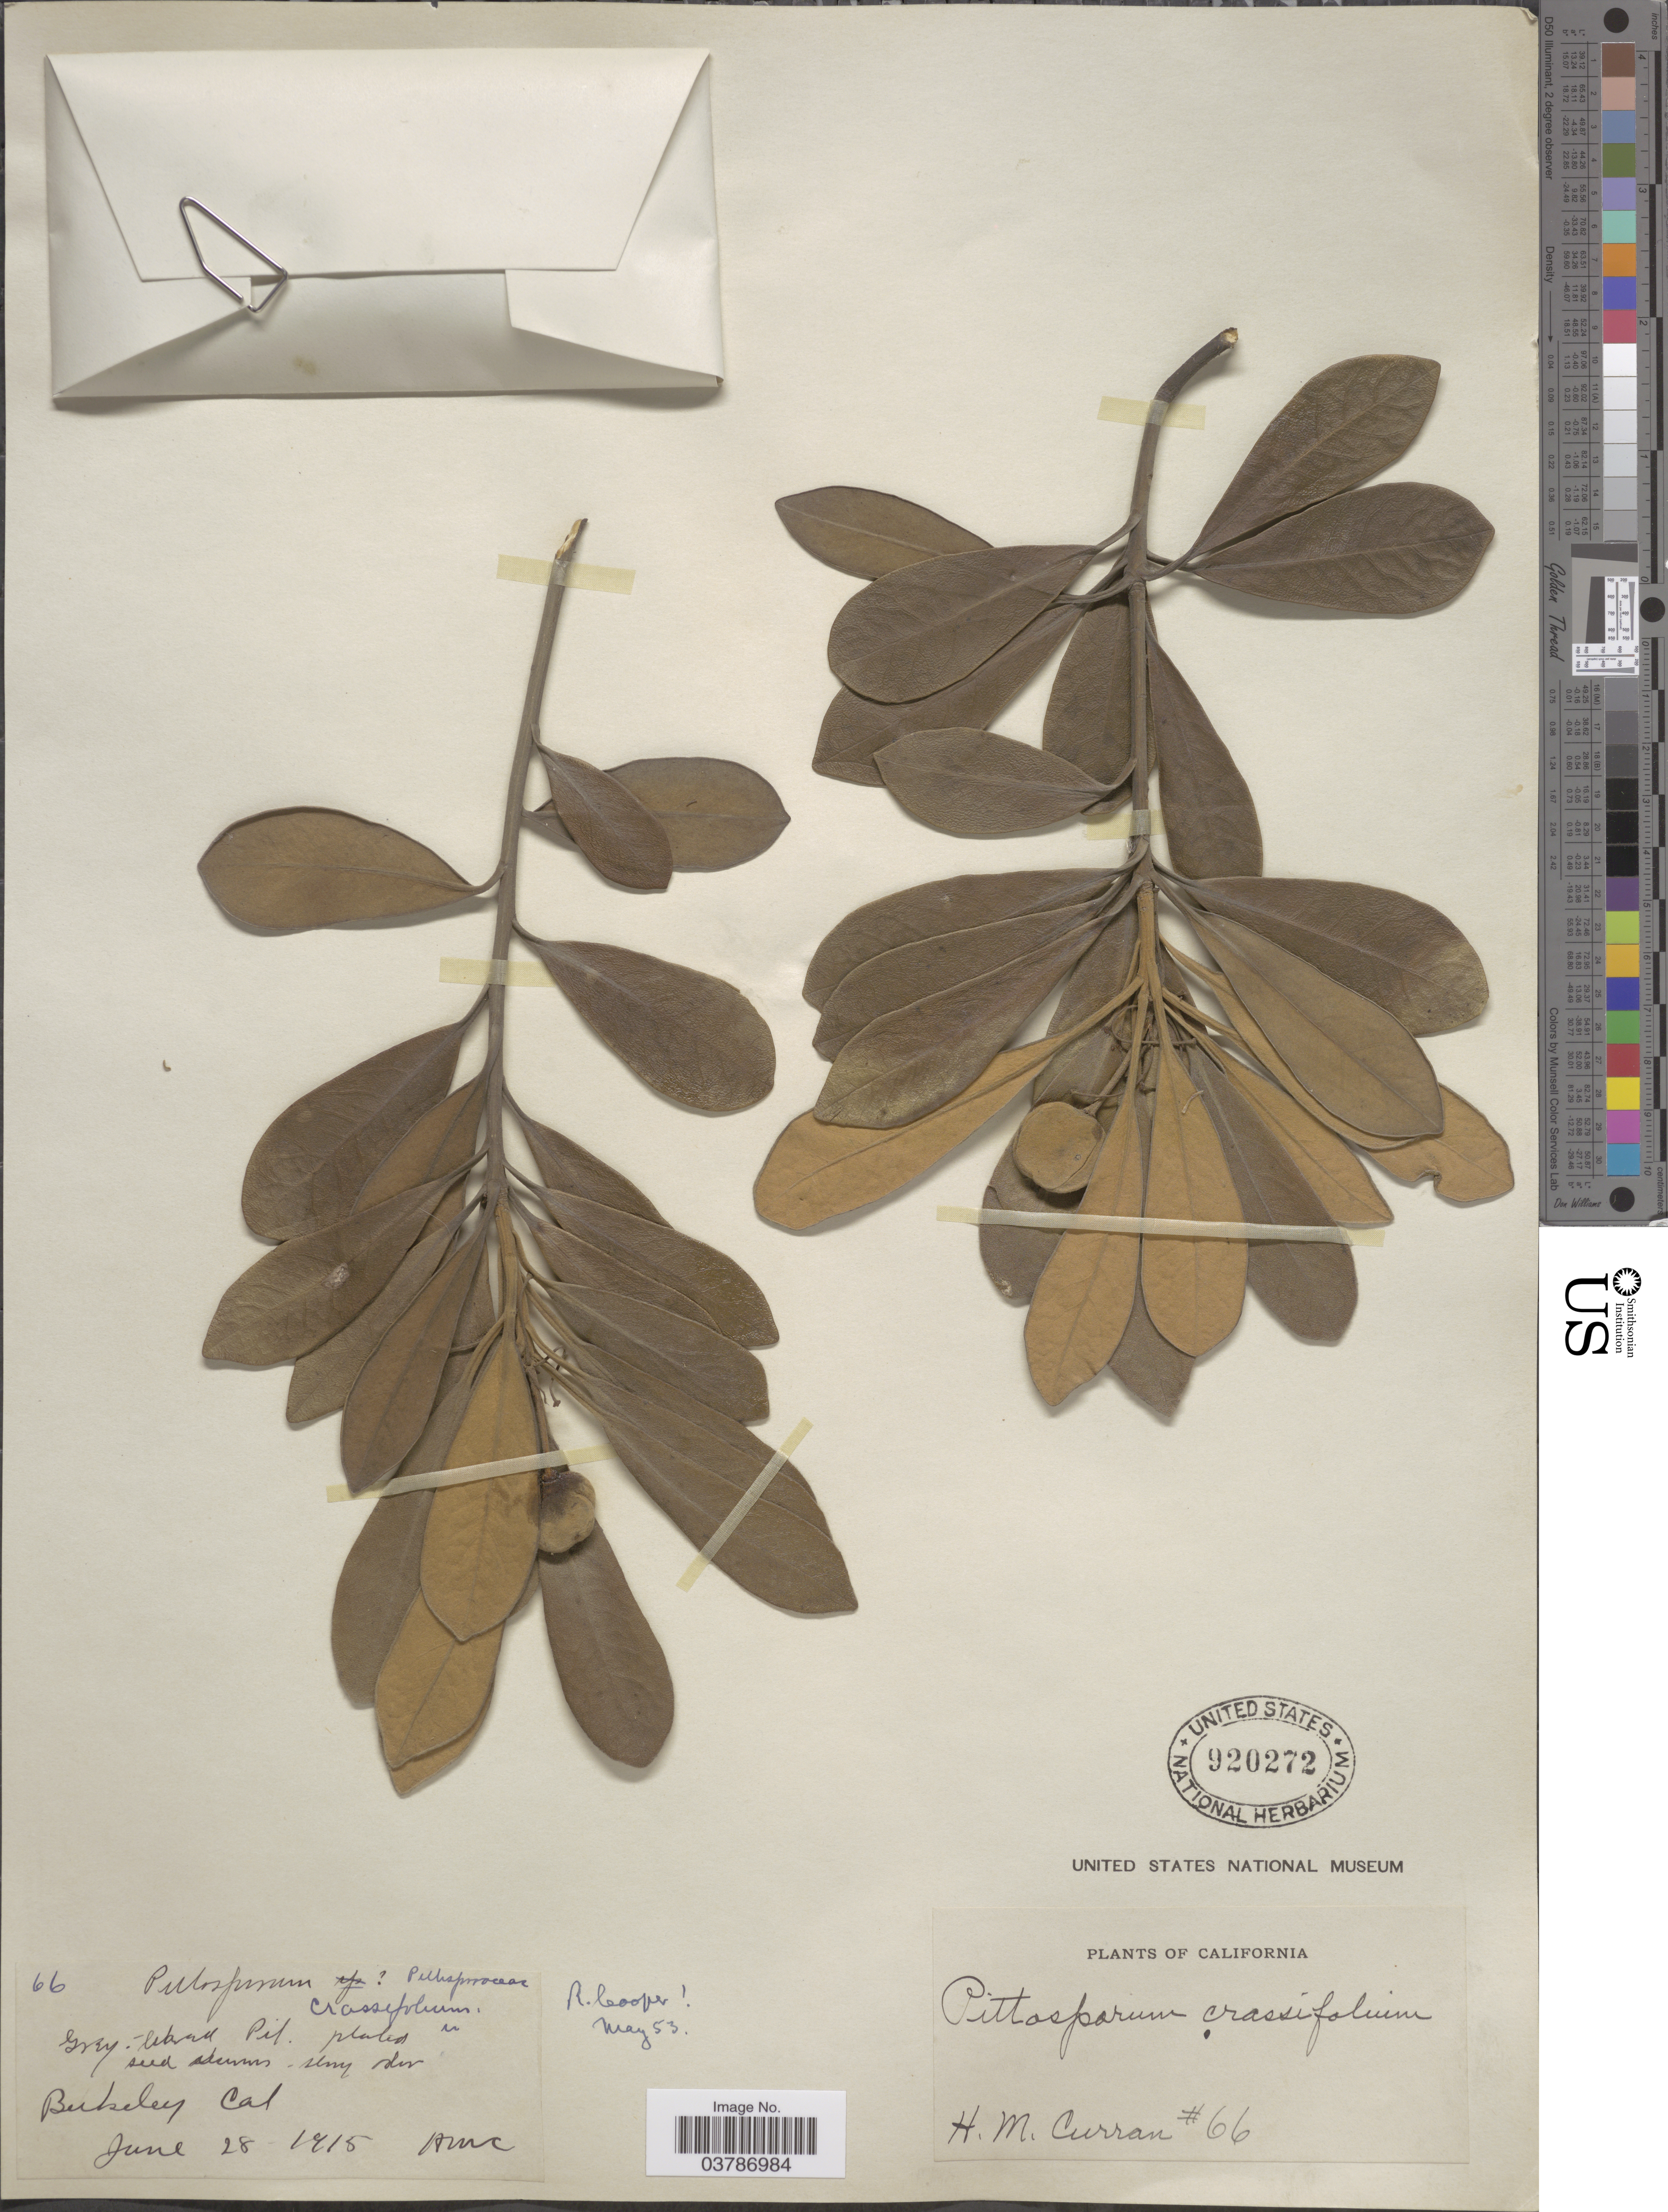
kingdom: Plantae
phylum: Tracheophyta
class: Magnoliopsida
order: Apiales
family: Pittosporaceae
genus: Pittosporum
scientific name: Pittosporum crassifolium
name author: Banks & Sol. ex A. Cunn.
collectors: H. M. Curran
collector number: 66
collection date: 1915-06-28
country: United States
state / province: California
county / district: Alameda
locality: Berkeley.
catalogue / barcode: US 920272